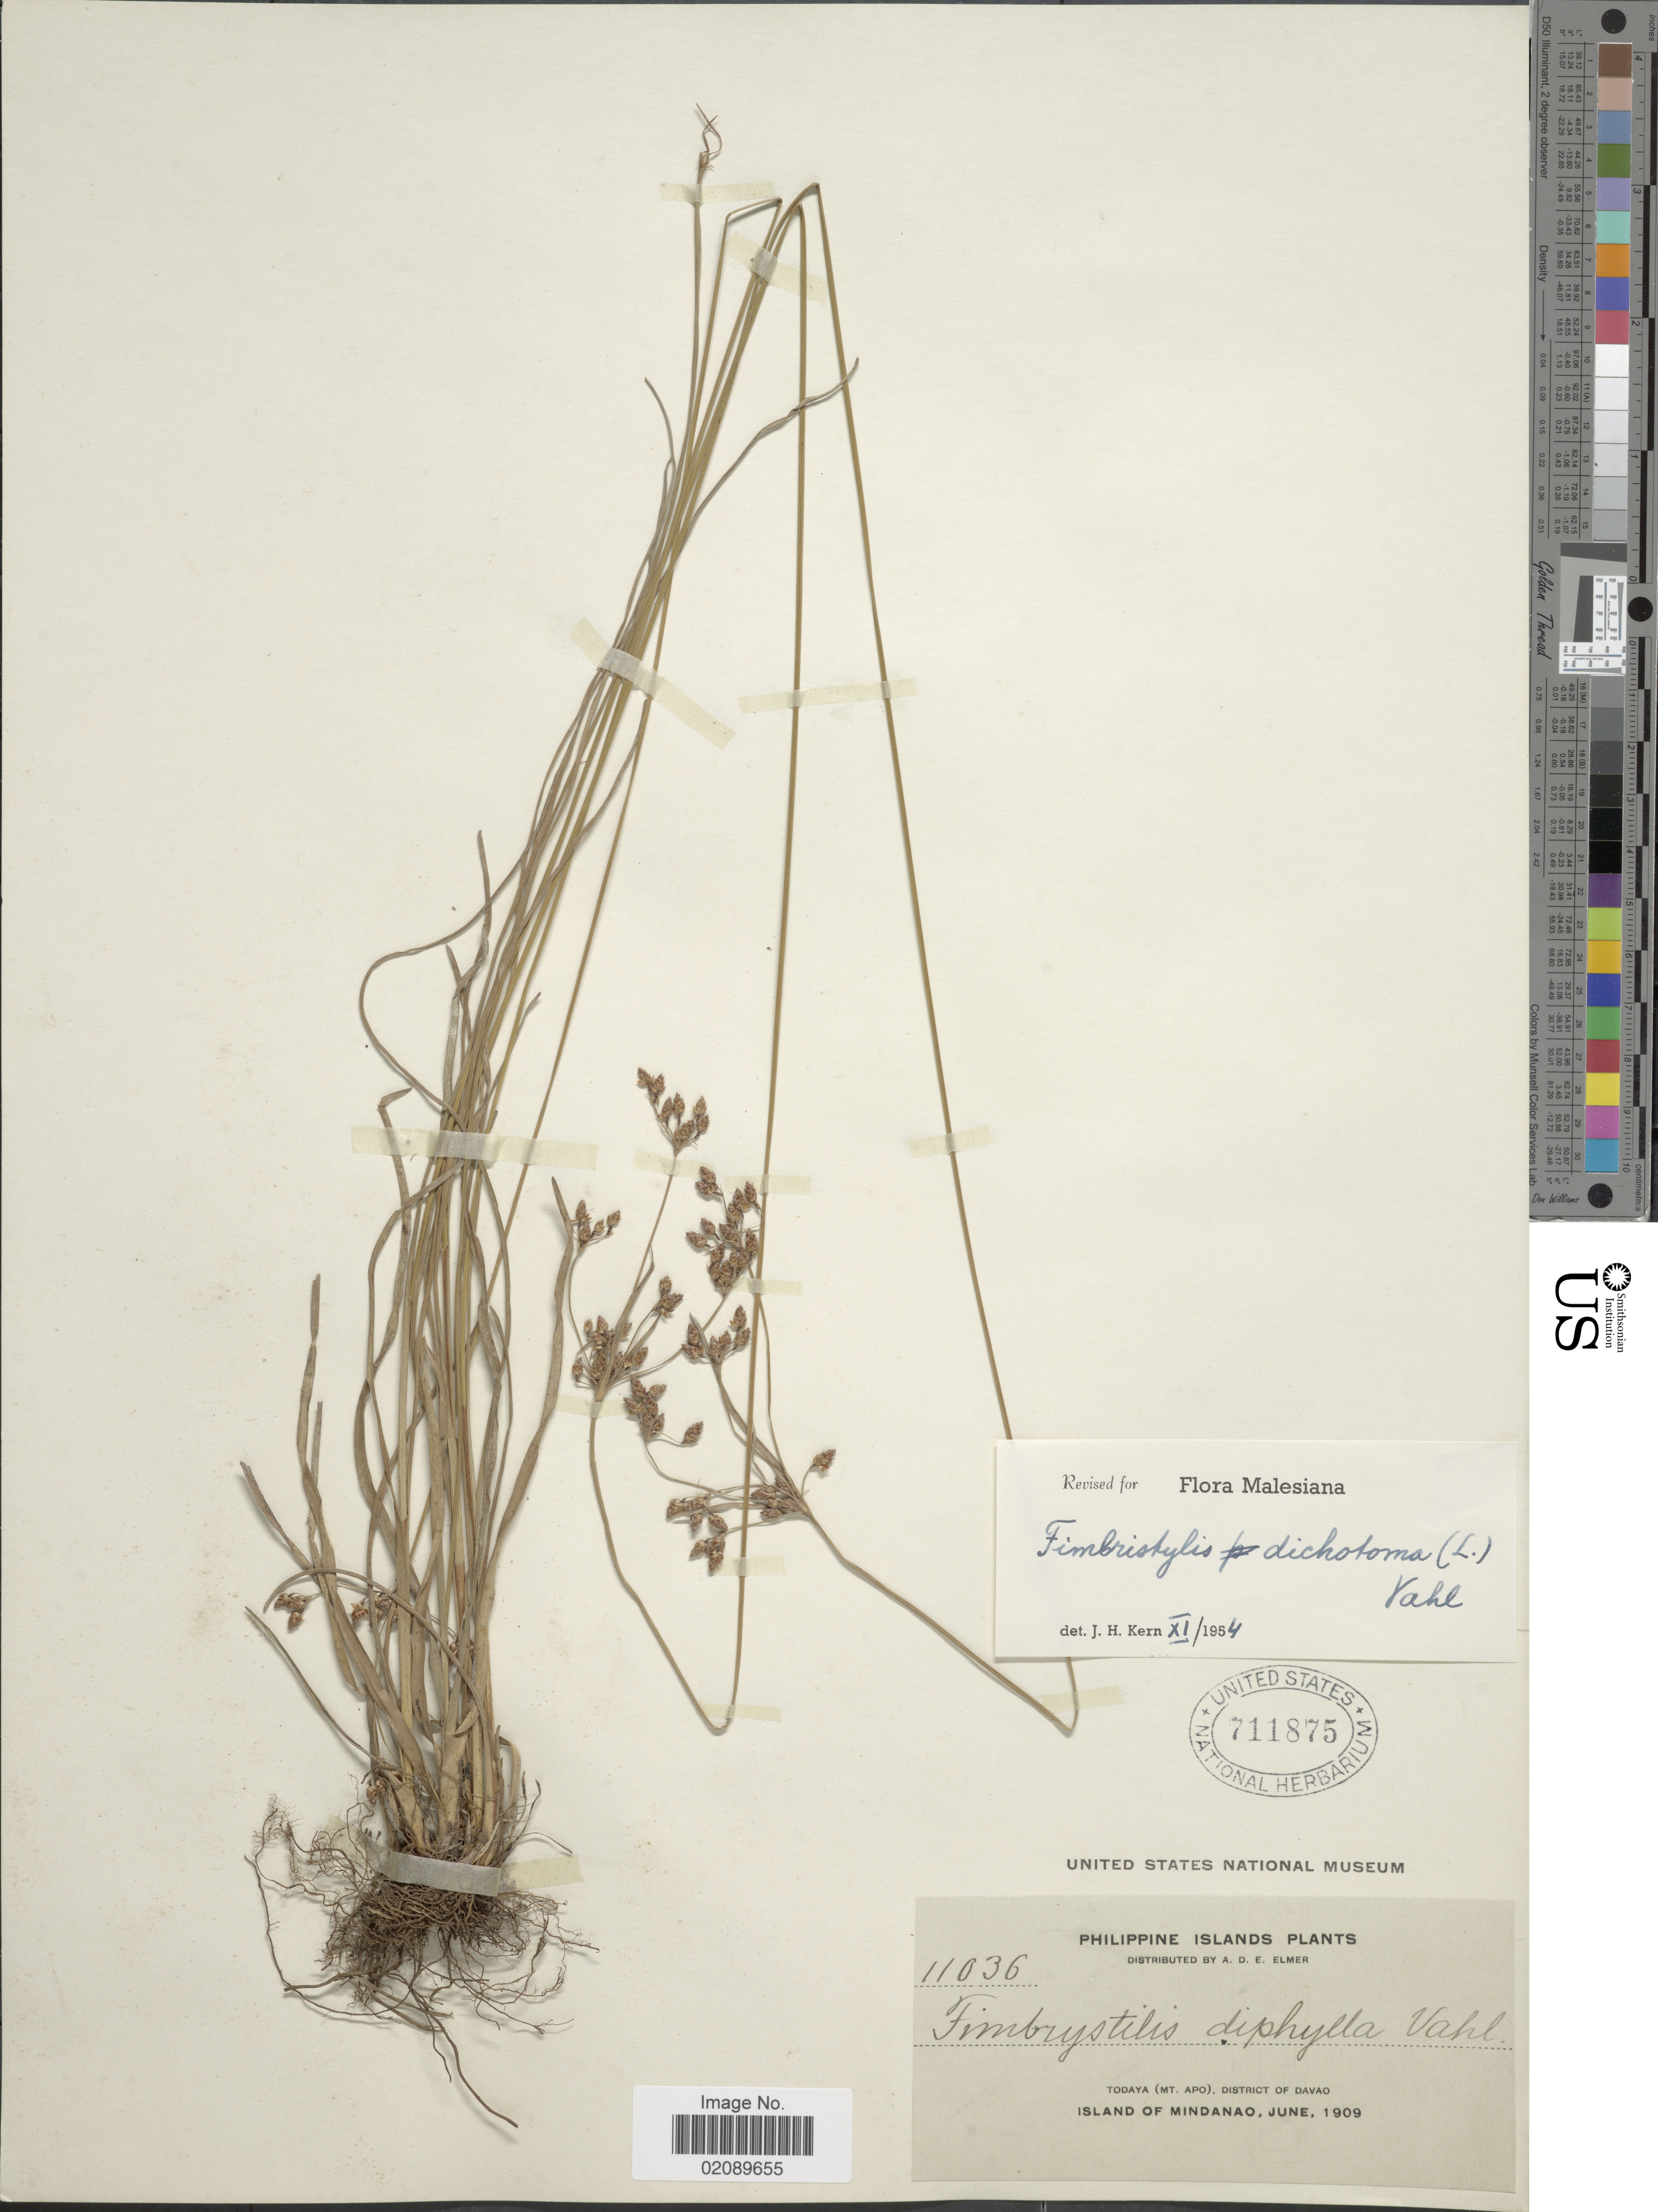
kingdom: Plantae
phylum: Tracheophyta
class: Liliopsida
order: Poales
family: Cyperaceae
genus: Fimbristylis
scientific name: Fimbristylis dichotoma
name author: (L.) Vahl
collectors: A. D. E. Elmer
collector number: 11036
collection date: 1909-06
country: Philippines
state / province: Davao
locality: Philippine Islands, Todaya (Mt. Apo), Island of Mindanao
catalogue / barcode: US 711875